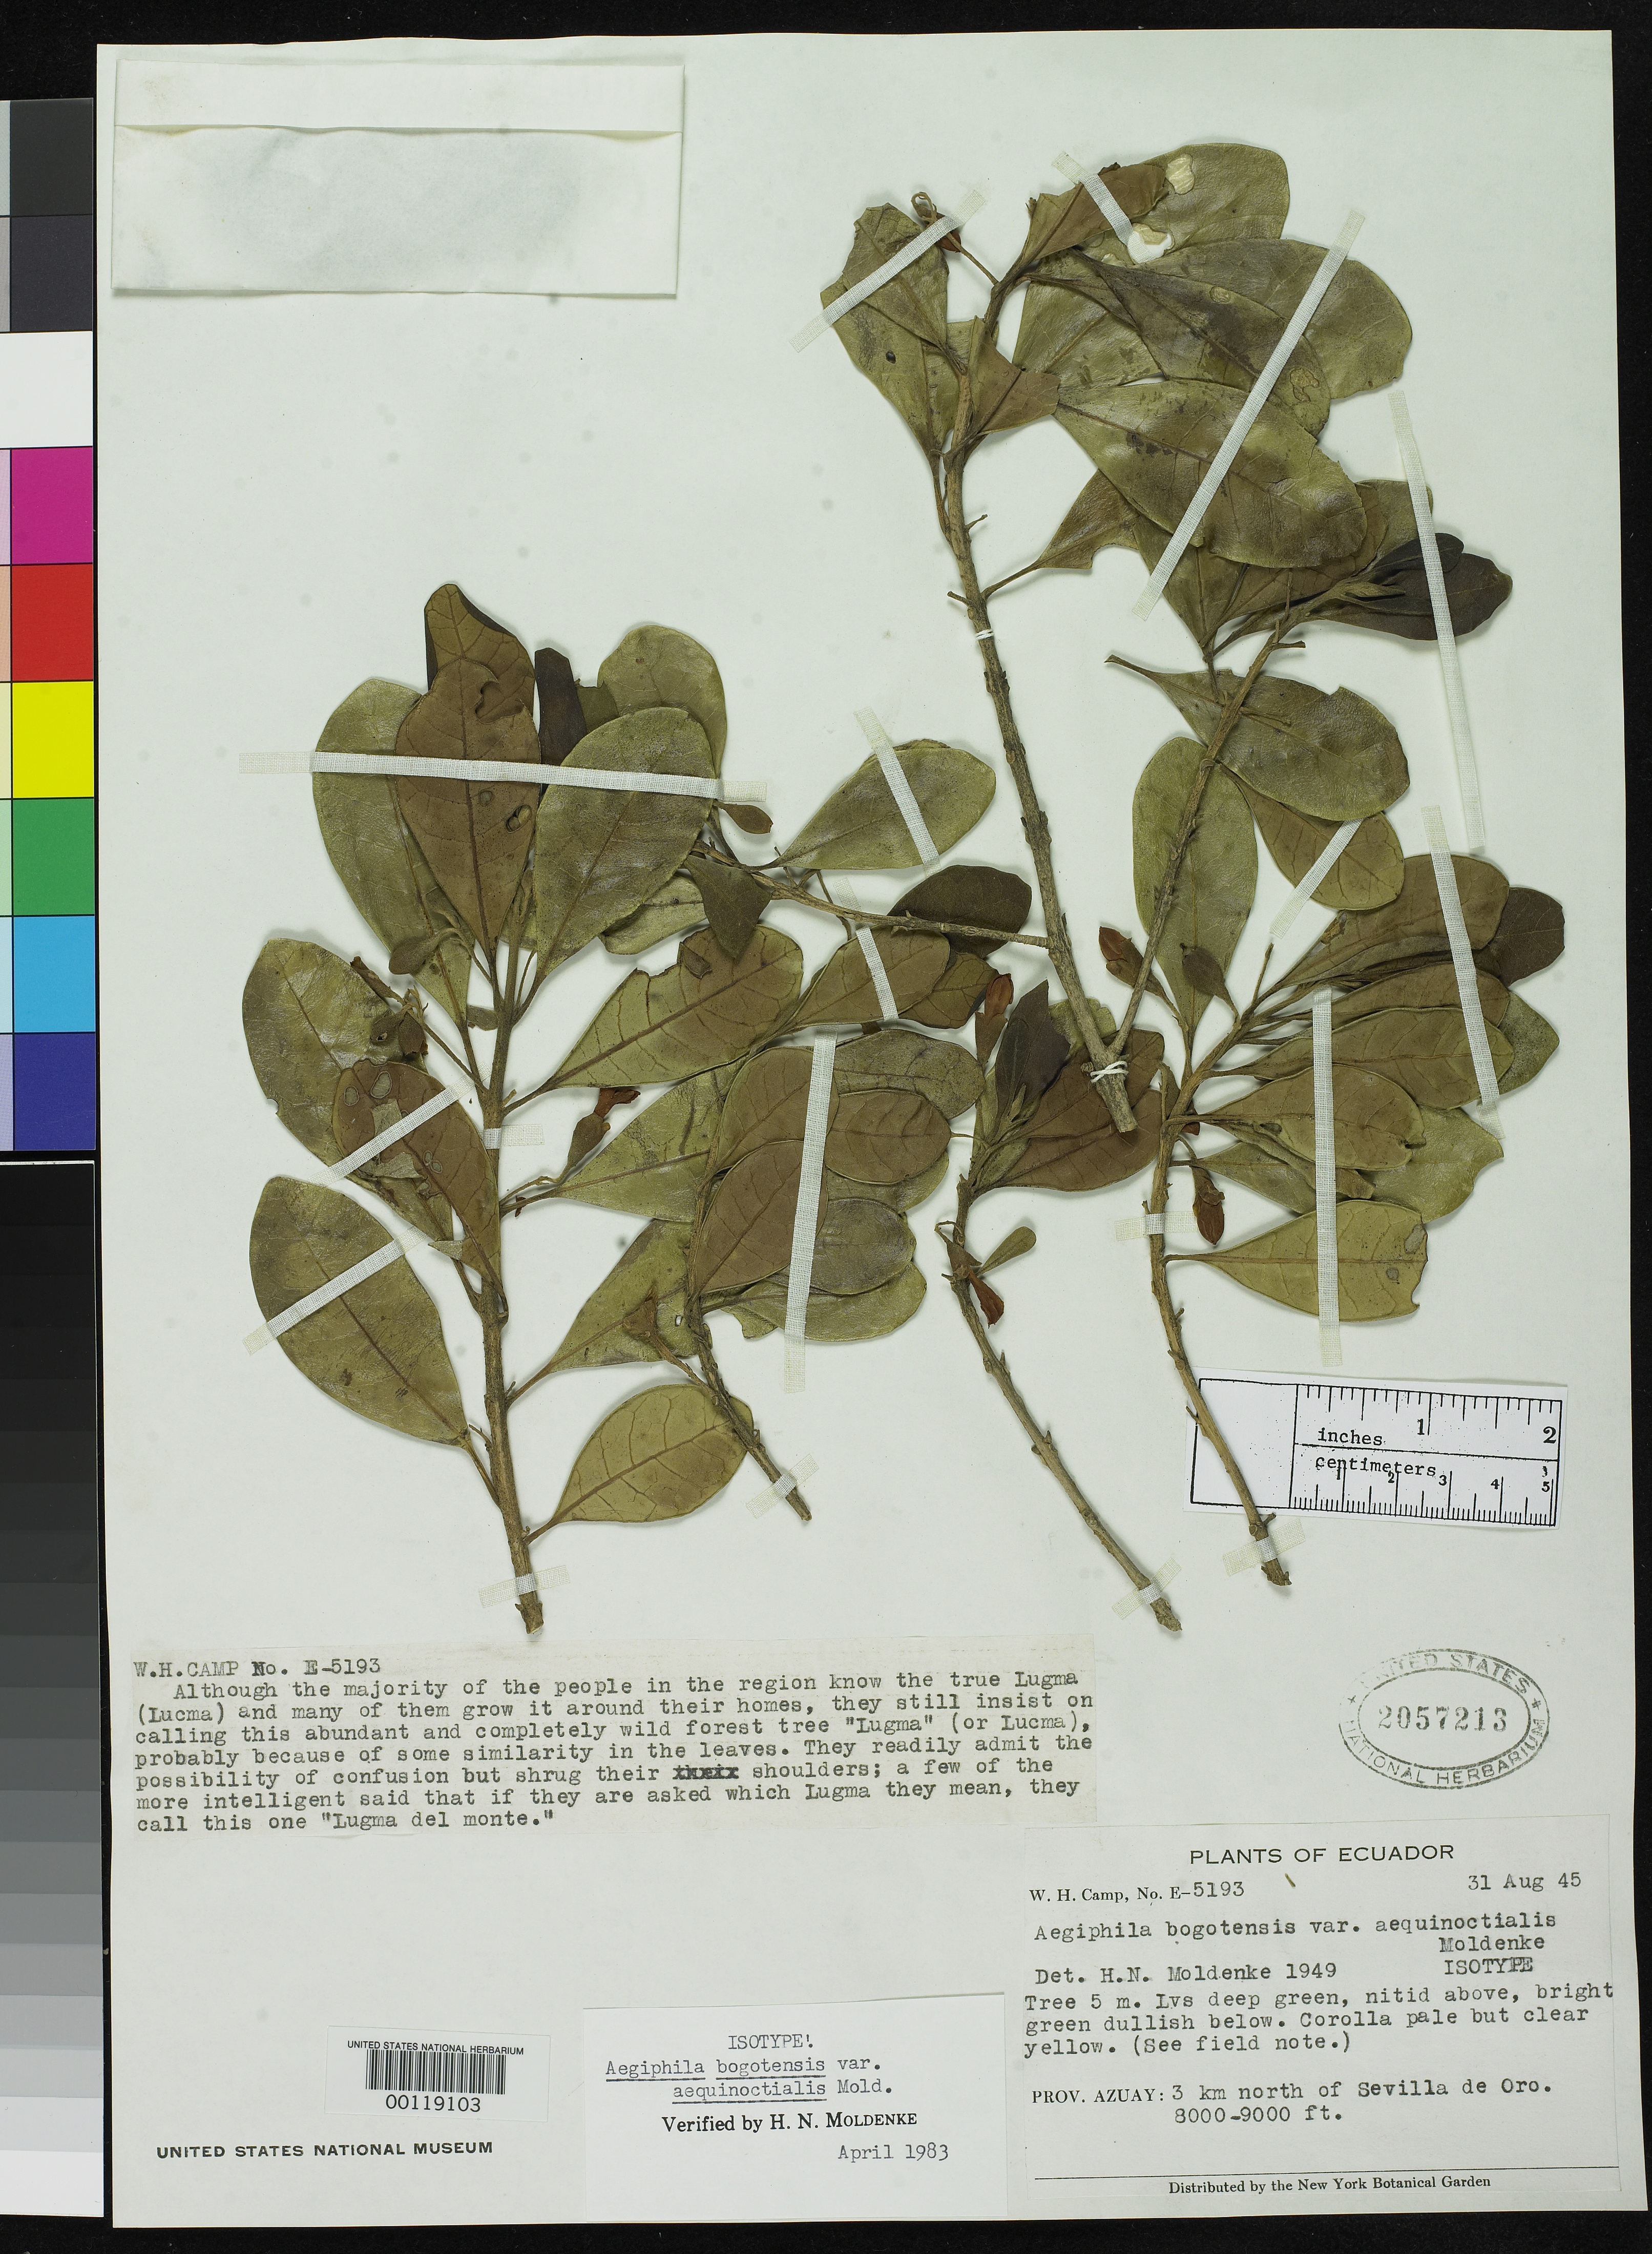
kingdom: Plantae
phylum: Tracheophyta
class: Magnoliopsida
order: Lamiales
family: Lamiaceae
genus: Aegiphila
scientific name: Aegiphila bogotensis var. aequinoctialis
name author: Moldenke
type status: Isotype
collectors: W. H. Camp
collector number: E.5193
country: Ecuador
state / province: Azuay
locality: N of Sevilla de Oro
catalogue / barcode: US 2057213